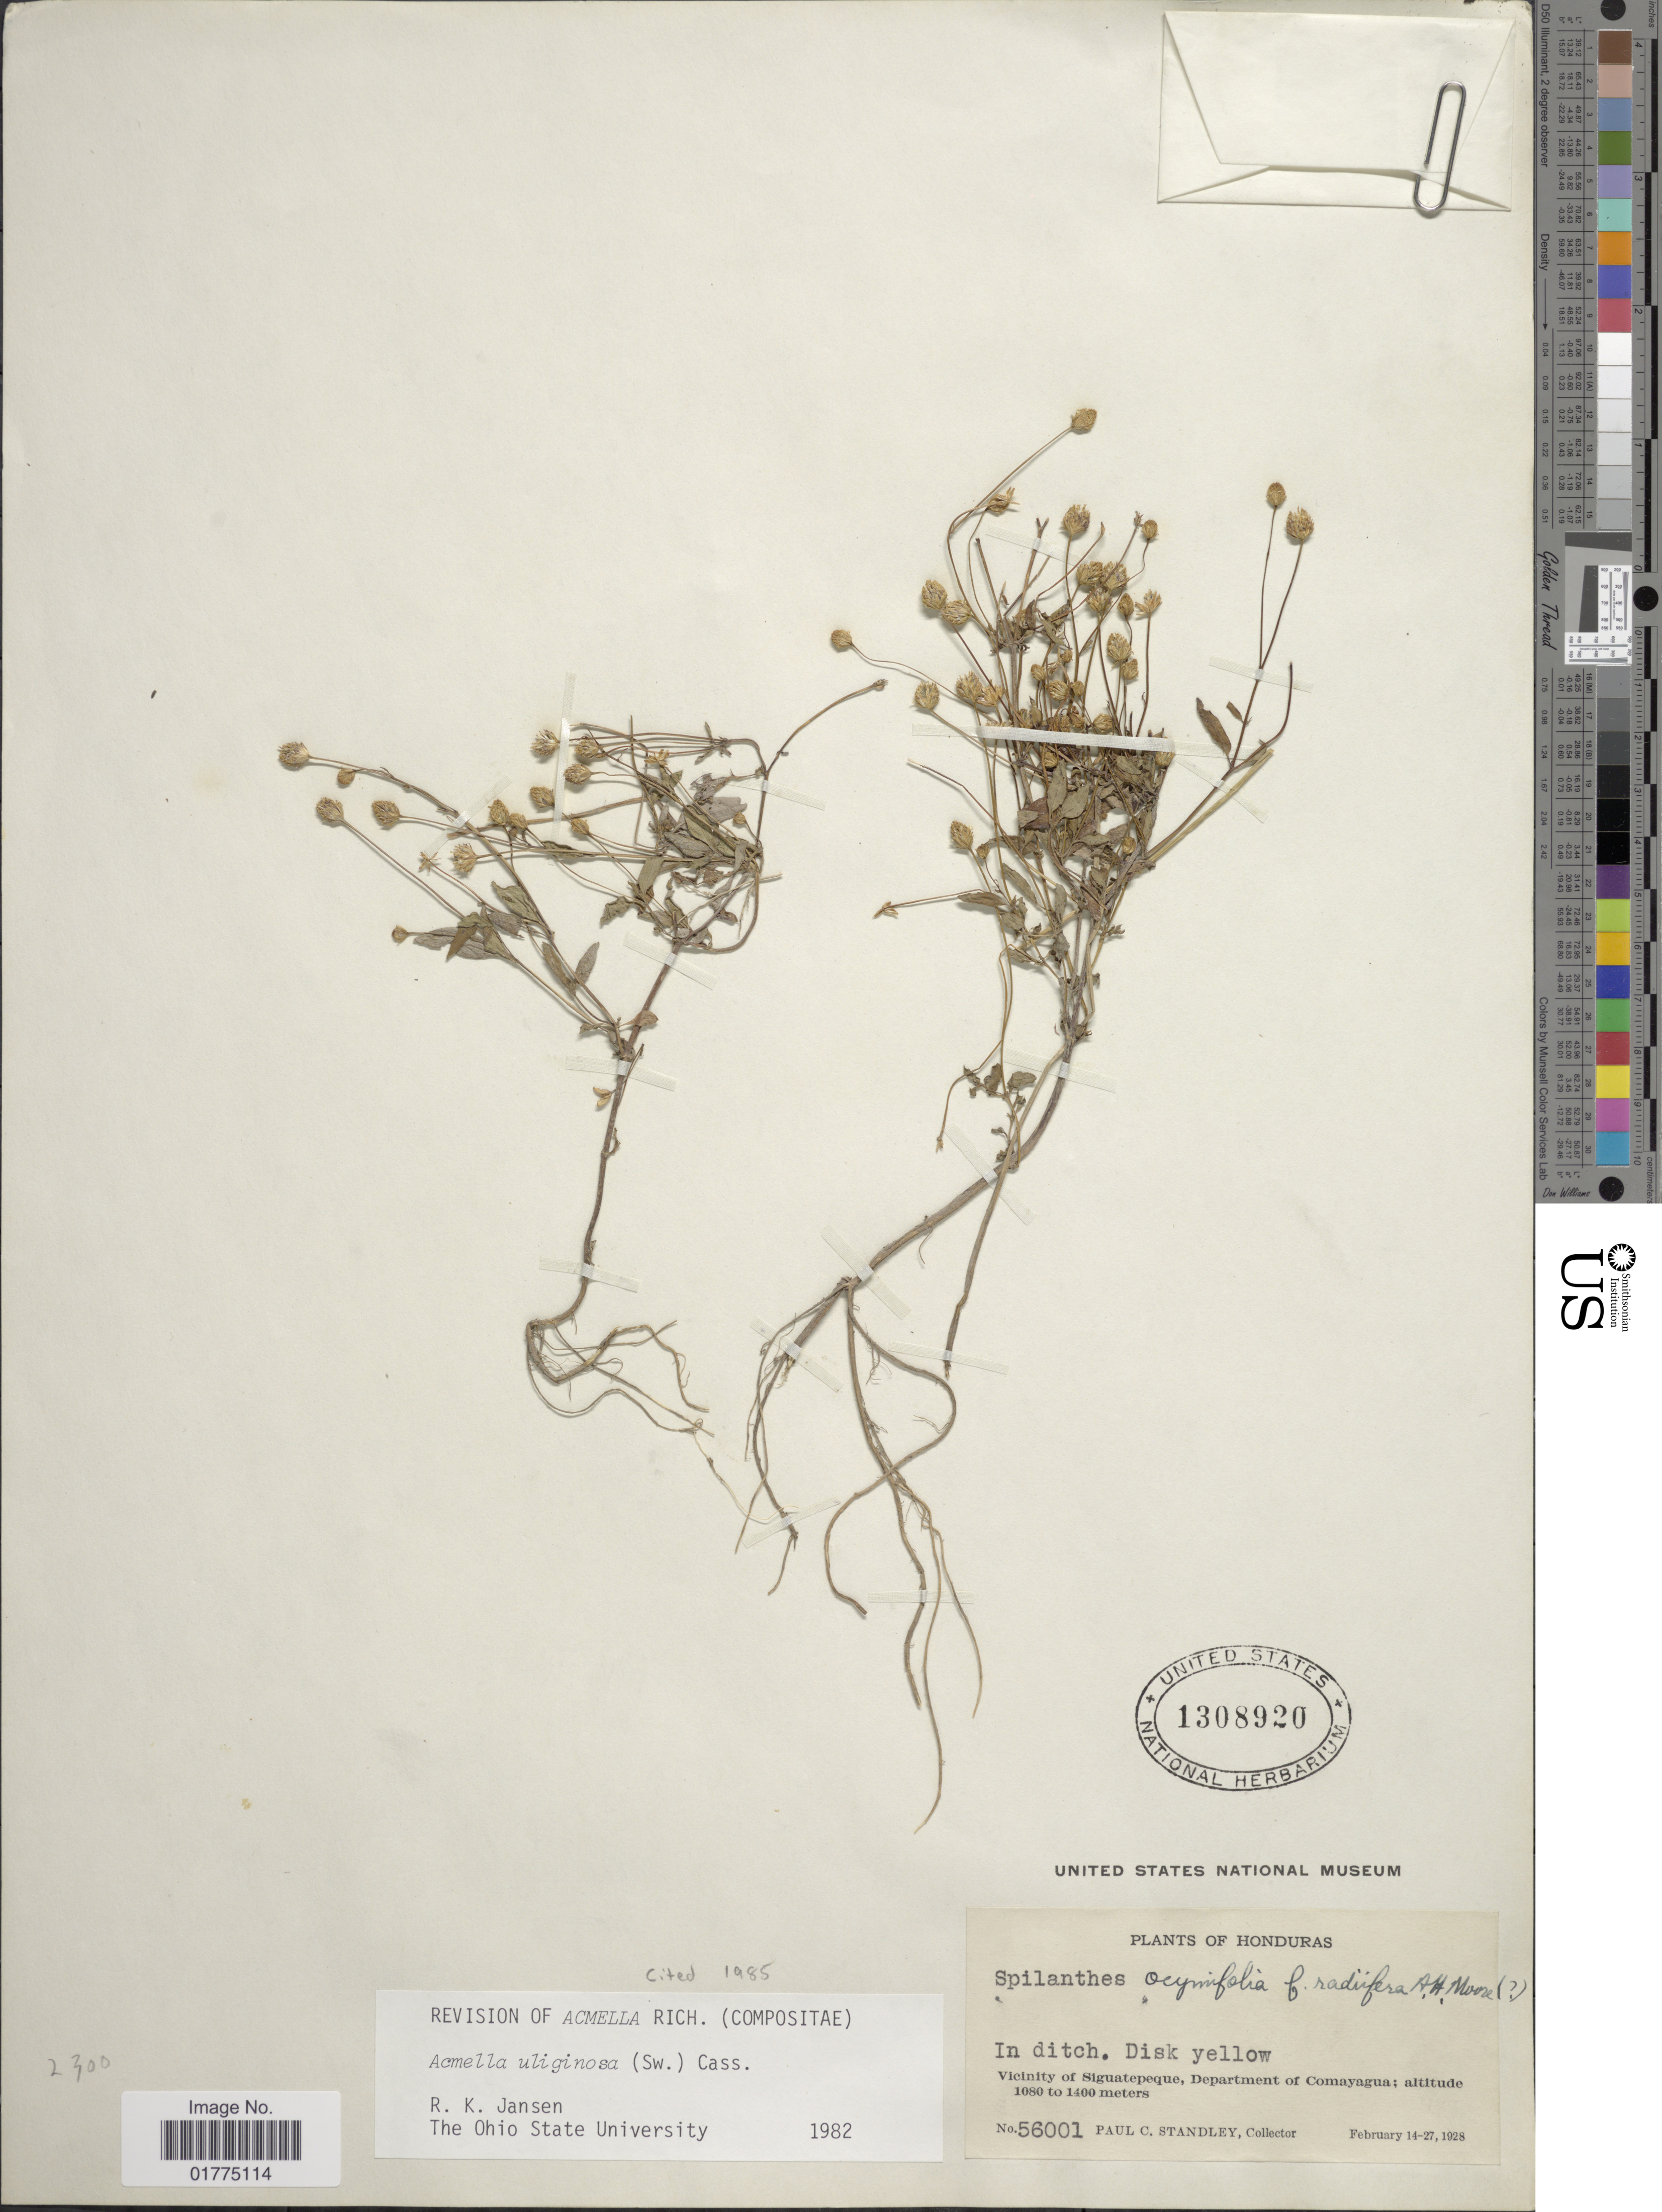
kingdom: Plantae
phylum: Tracheophyta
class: Magnoliopsida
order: Asterales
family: Asteraceae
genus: Acmella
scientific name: Acmella uliginosa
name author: (Sw.) Cass.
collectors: P. C. Standley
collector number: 56001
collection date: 1928-02-14/1928-02-27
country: Honduras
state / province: Comayagua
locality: Honduras. Vicinity of Siguatepeque, Department of Comayagua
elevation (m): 1080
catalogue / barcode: US 1308920